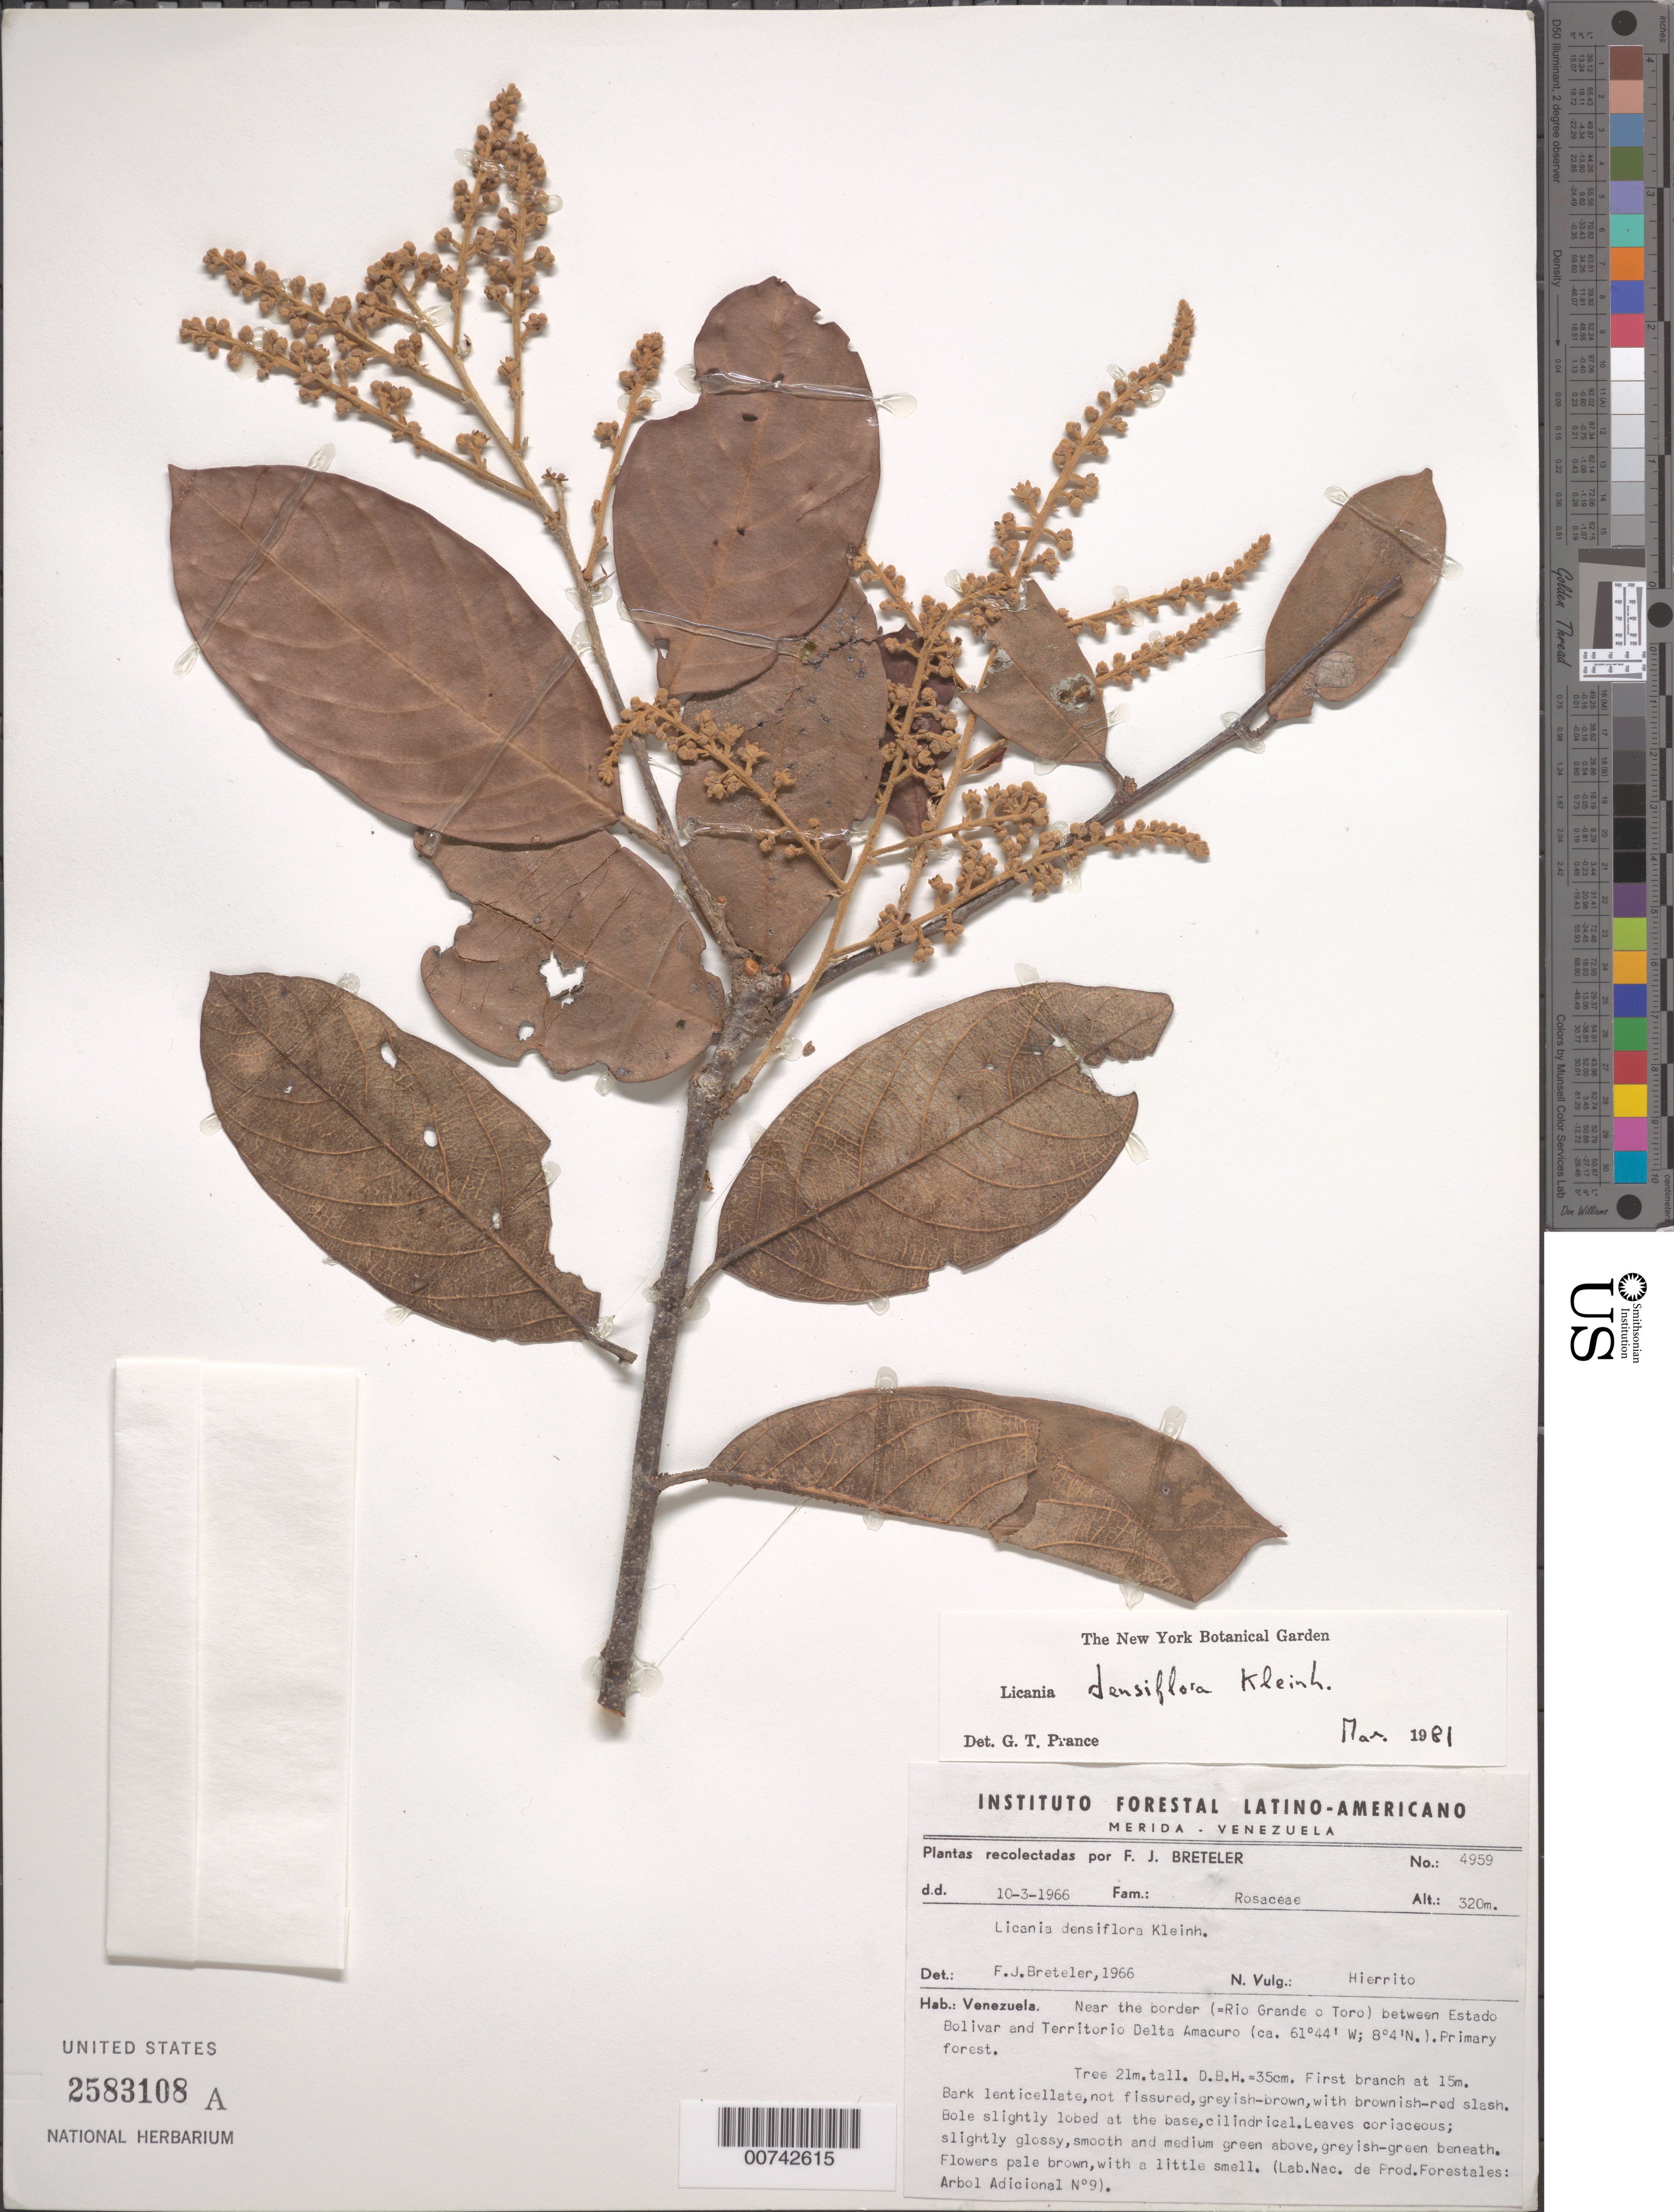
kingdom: Plantae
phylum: Tracheophyta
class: Magnoliopsida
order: Malpighiales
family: Chrysobalanaceae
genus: Licania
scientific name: Licania densiflora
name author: Kleinh.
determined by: Prance, G. T.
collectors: F. J. Breteler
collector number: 4959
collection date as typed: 10-Mar-66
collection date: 1966-03-10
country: Venezuela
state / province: Bolívar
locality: Río Grande o Toro, near border between Estado Bolívar and Territorío Delta Amacuro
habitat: Primary forest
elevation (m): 320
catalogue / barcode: US 2583108A